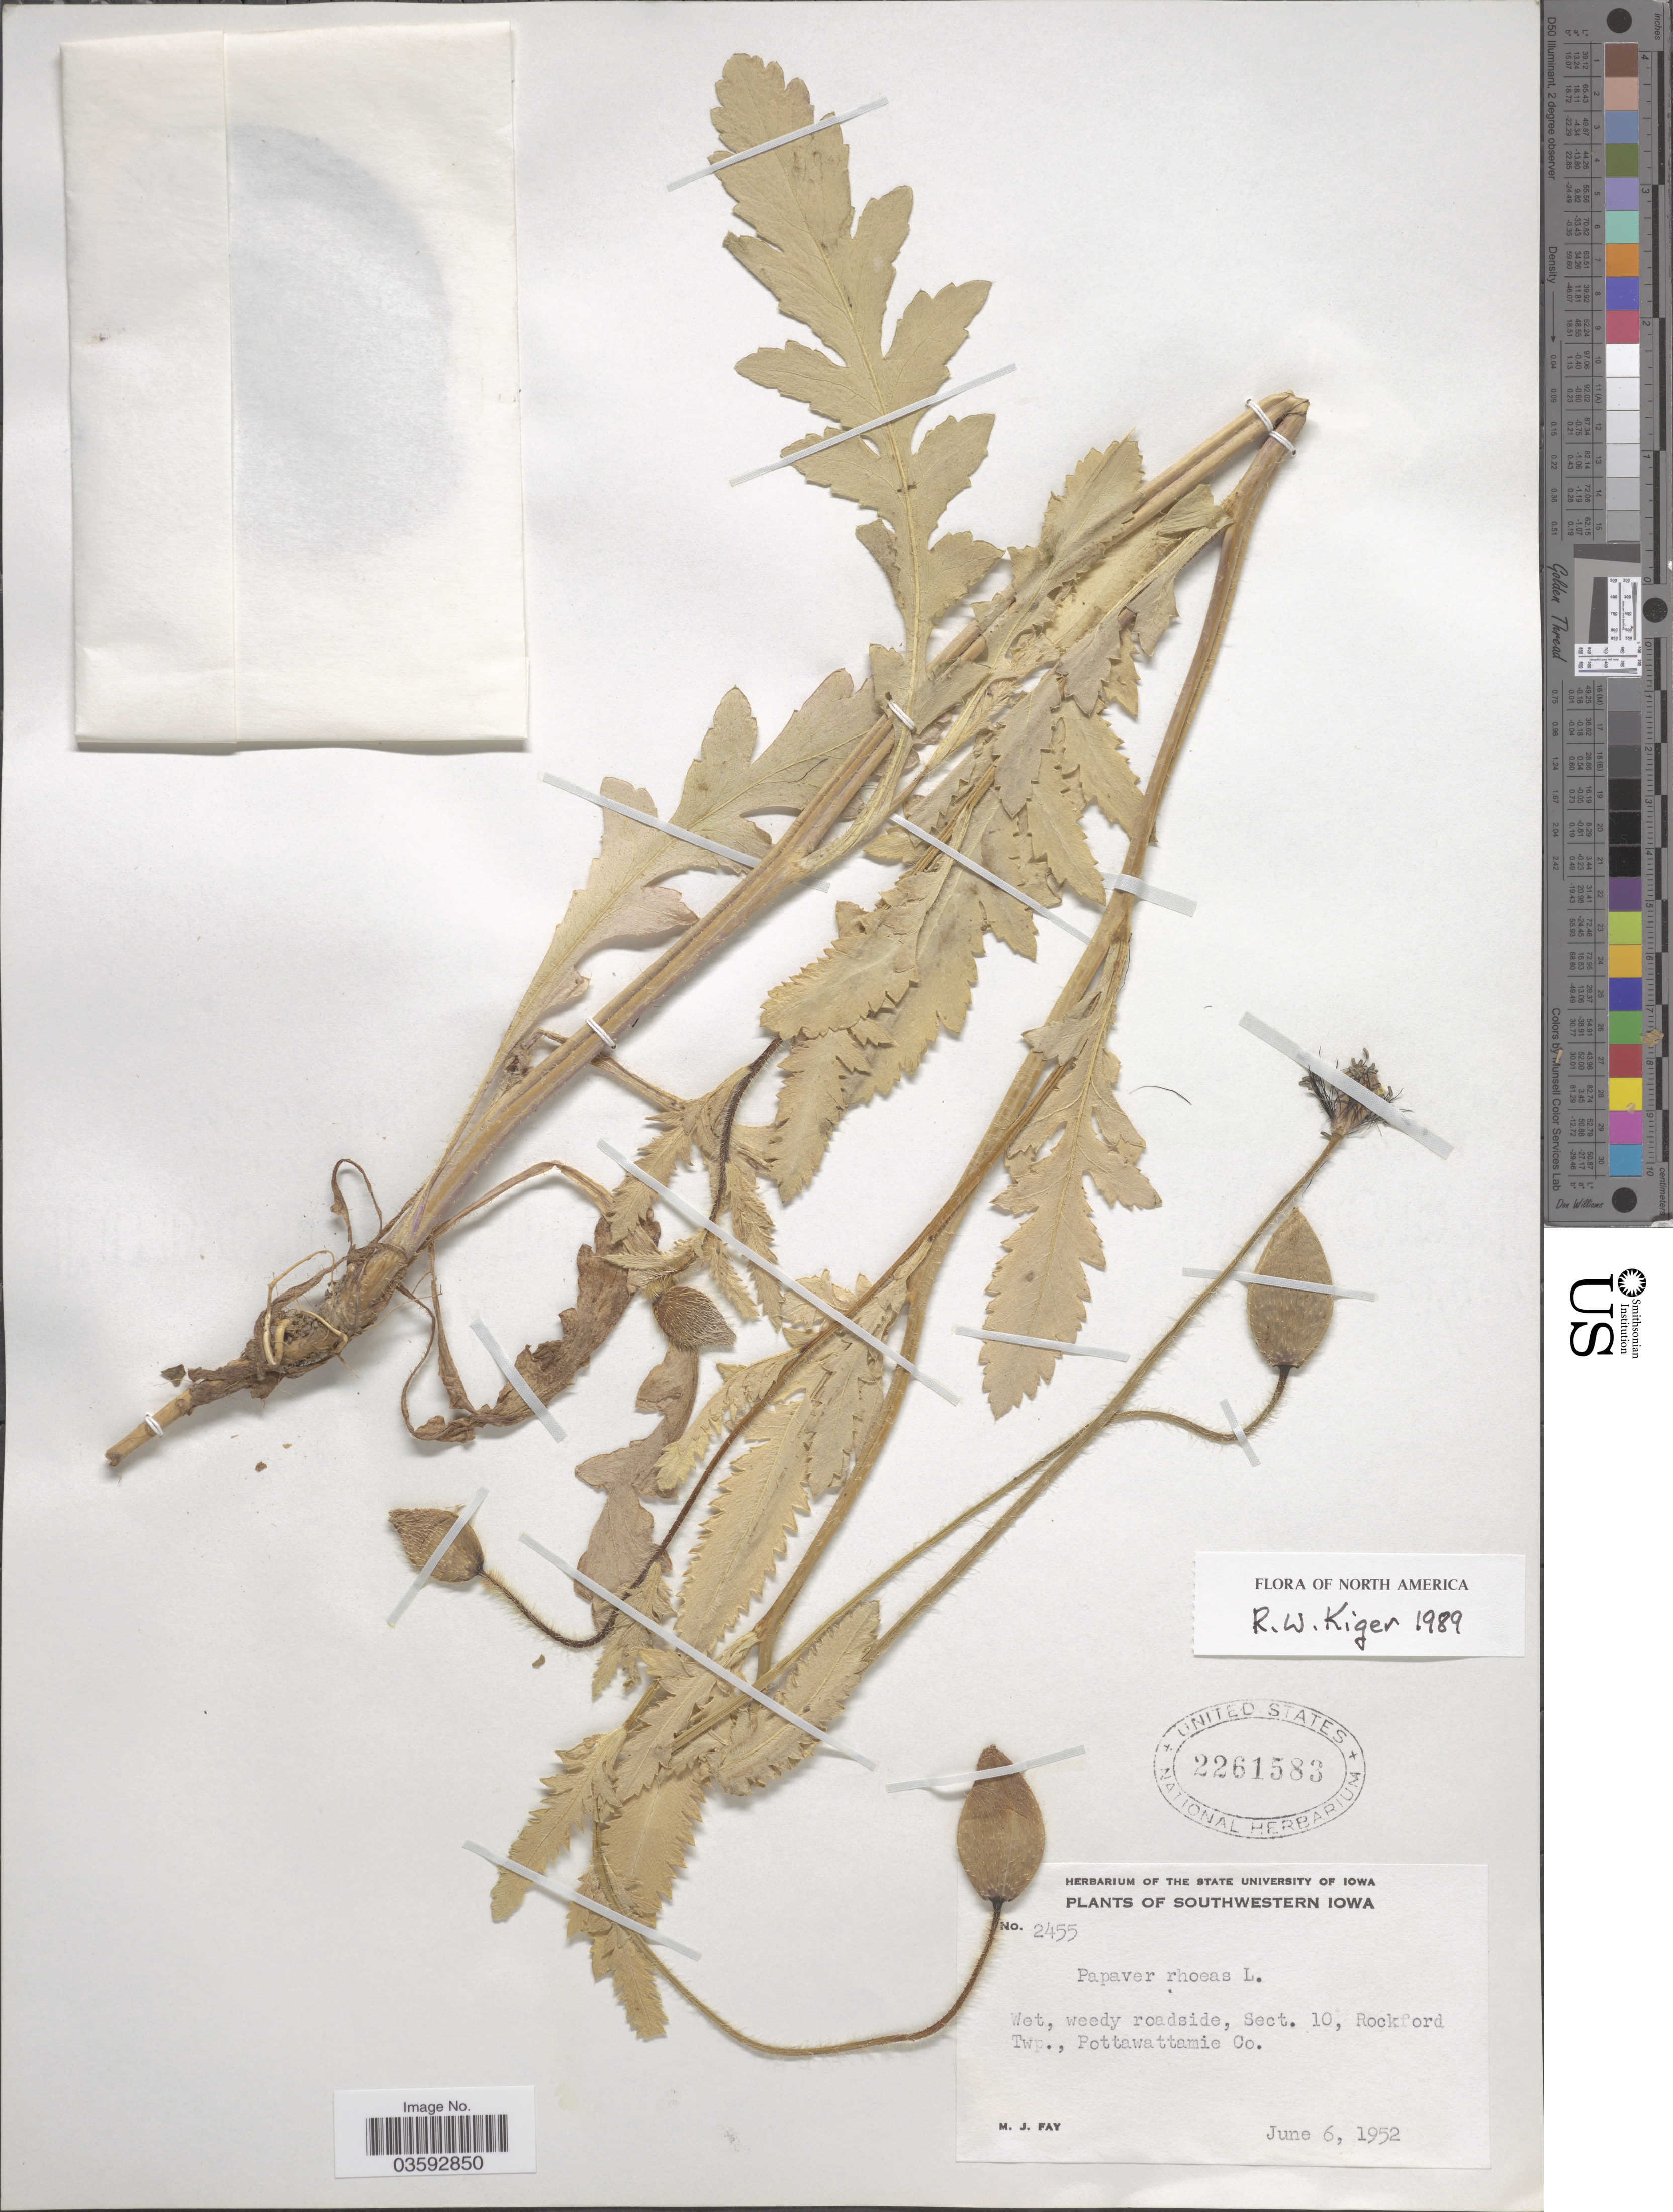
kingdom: Plantae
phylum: Tracheophyta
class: Magnoliopsida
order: Ranunculales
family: Papaveraceae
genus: Papaver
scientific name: Papaver rhoeas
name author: L.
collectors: M. Fay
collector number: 2455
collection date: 1952-06-06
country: United States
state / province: Iowa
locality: Southwestern Iowa. Wet, weedy roadside, Sect. 10, Rockford Twp., Pottawattamie Co.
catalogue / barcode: US 2261583